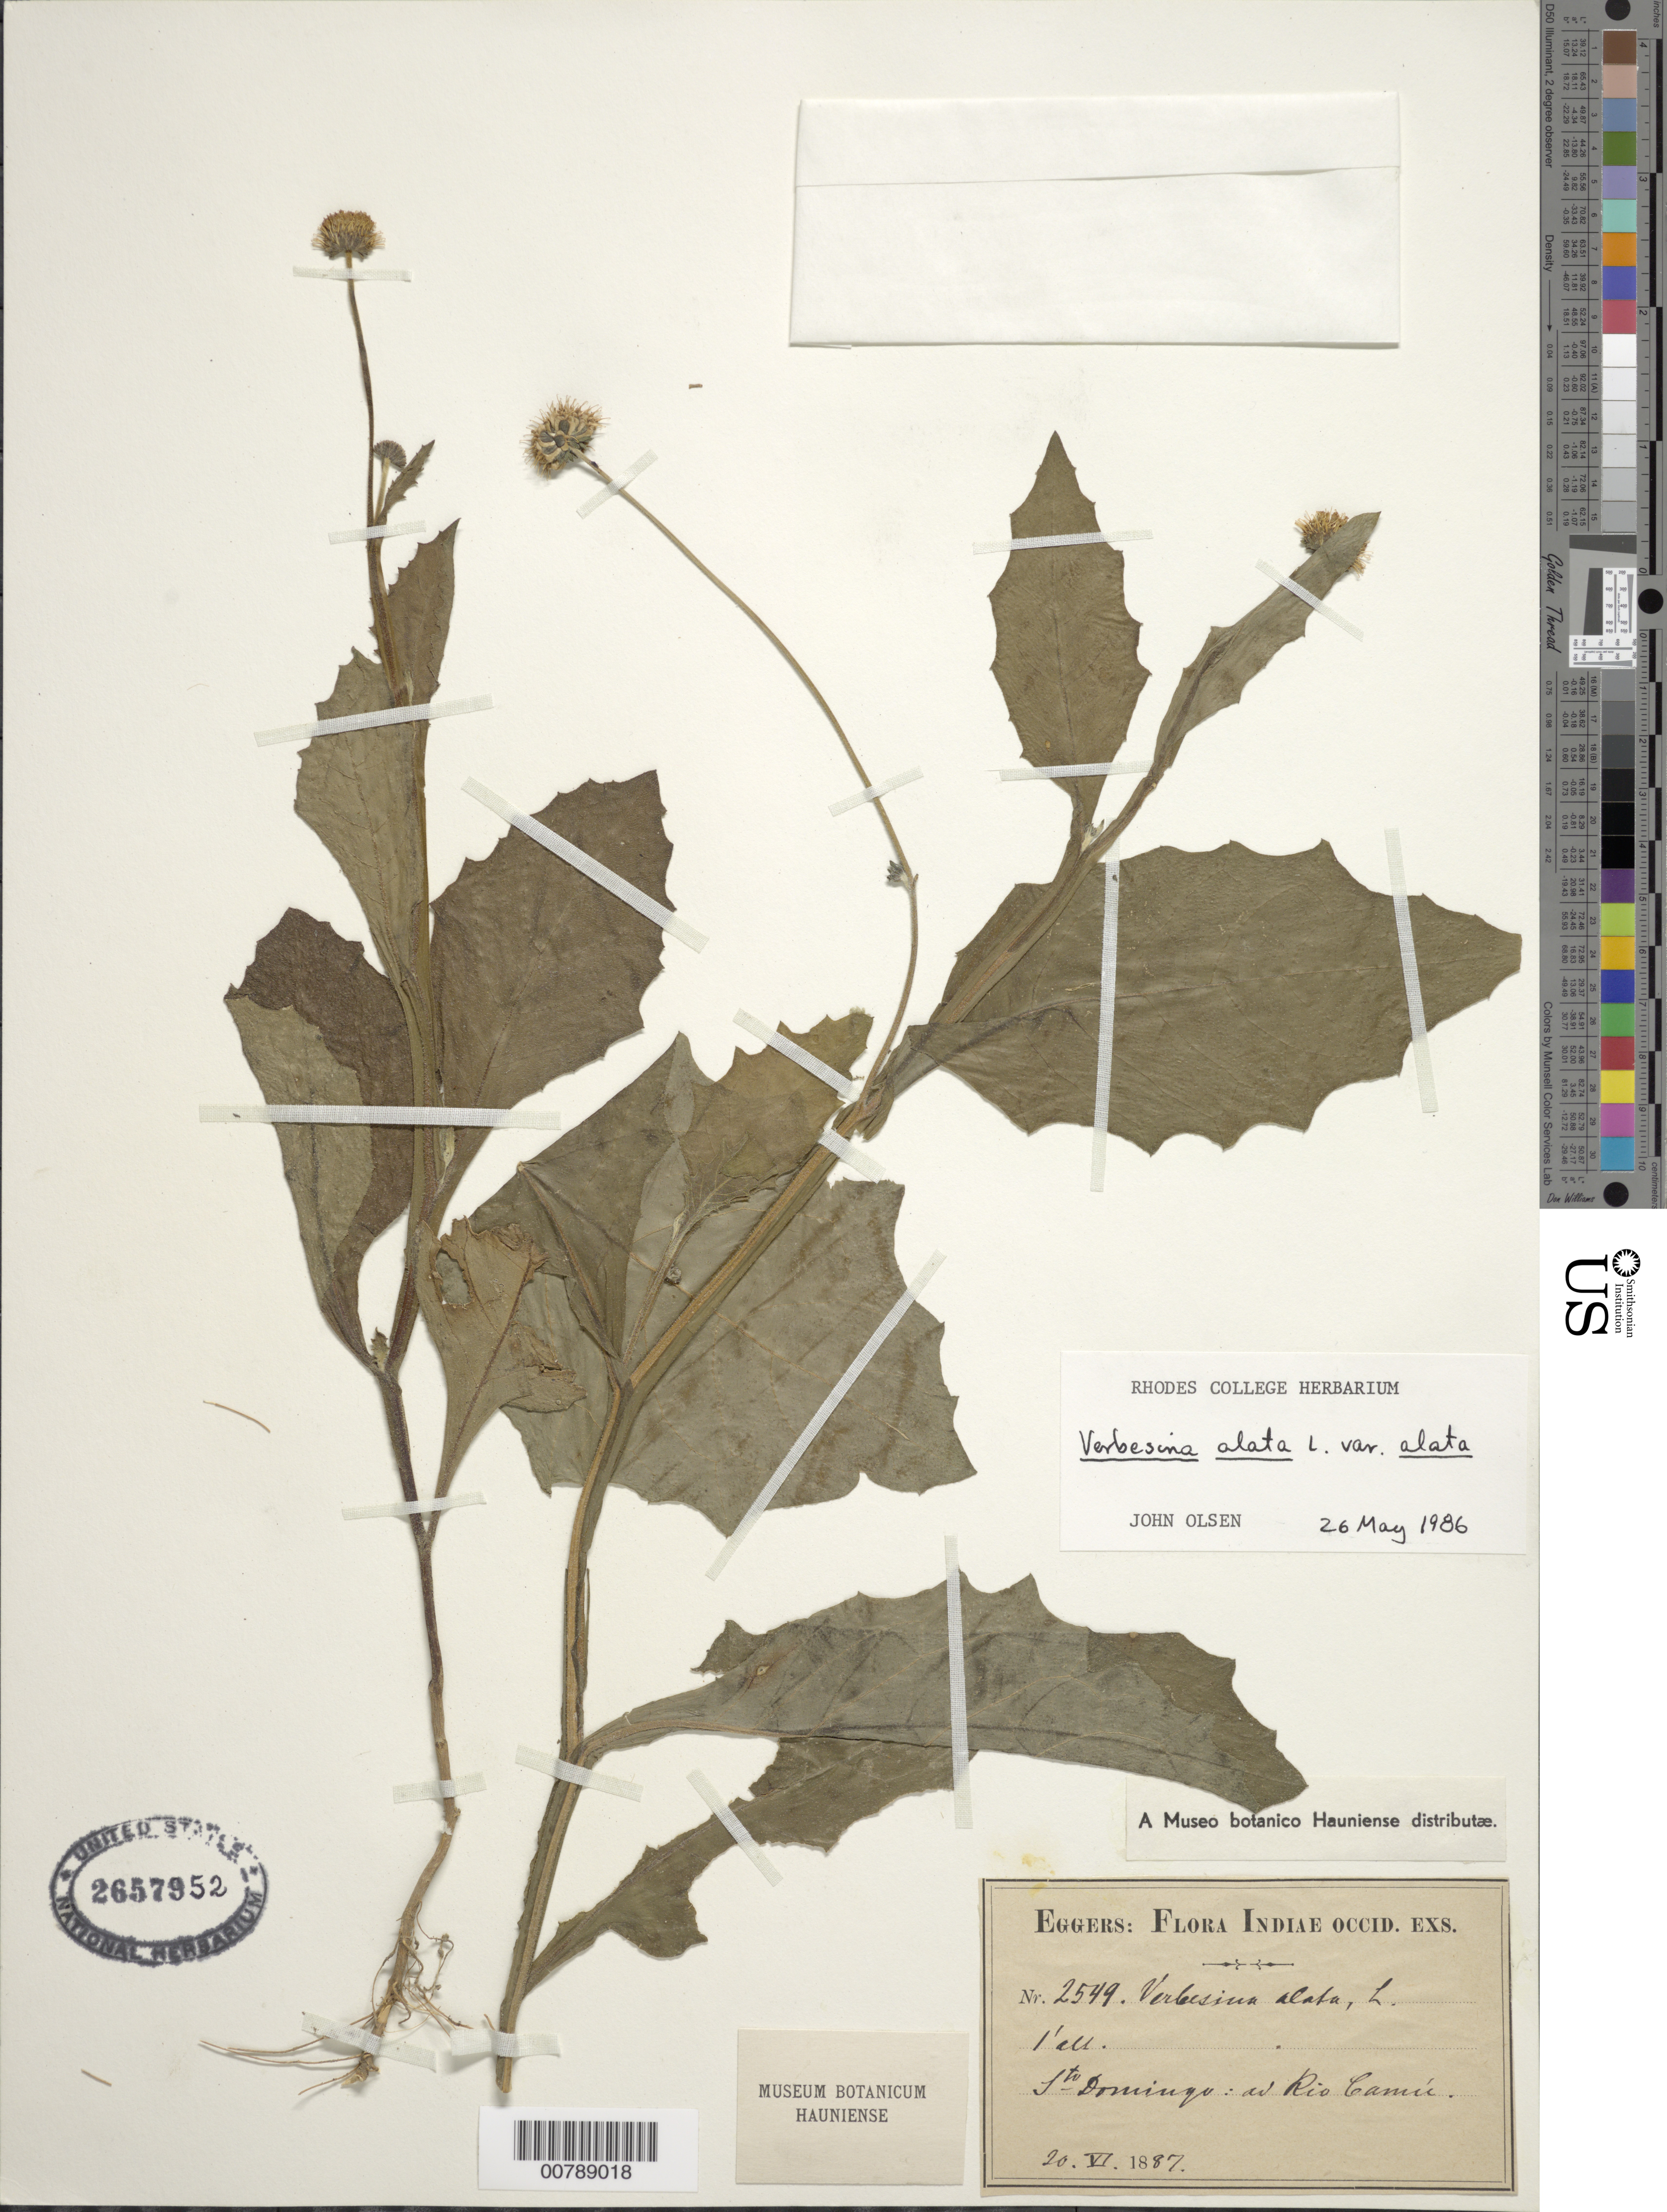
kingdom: Plantae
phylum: Tracheophyta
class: Magnoliopsida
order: Asterales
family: Asteraceae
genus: Verbesina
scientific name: Verbesina alata var. alata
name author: L.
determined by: Olsen, J.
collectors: H. F. A. von Eggers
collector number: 2549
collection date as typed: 20 Jun 1887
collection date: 1887-06-20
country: Dominican Republic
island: Hispaniola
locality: Santo Domingo, au Rio Camú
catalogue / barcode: US 2657952